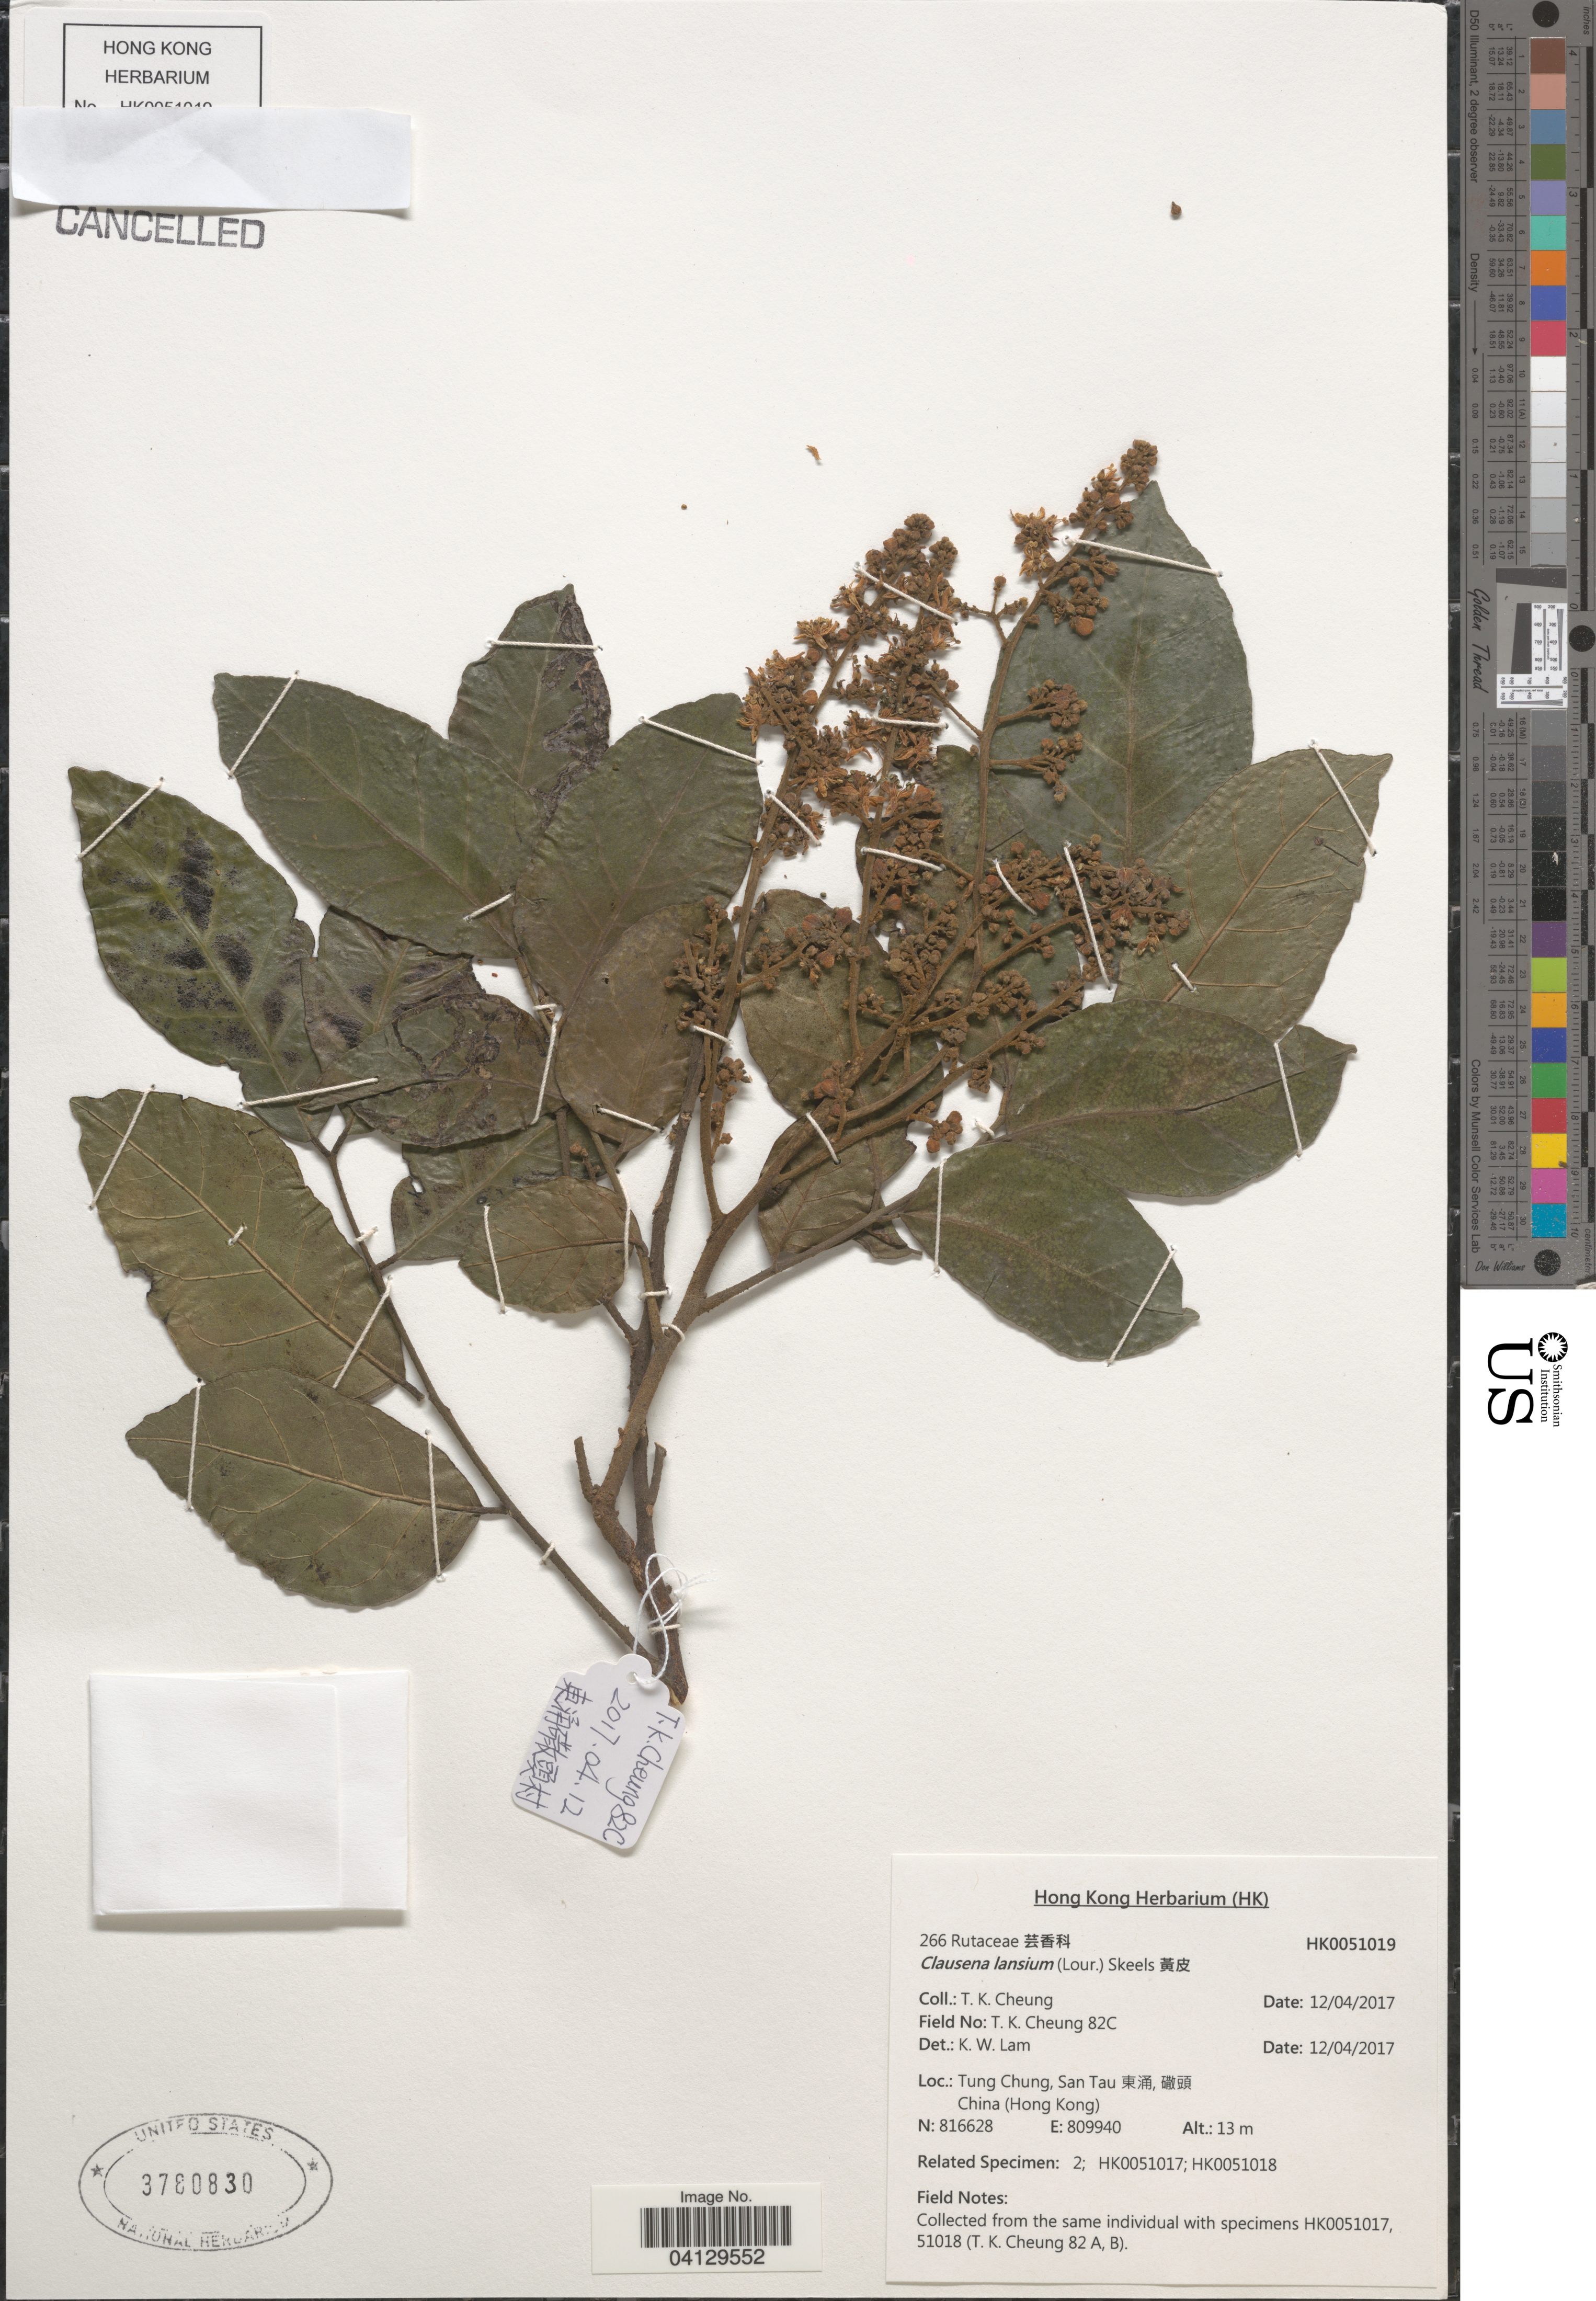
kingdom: Plantae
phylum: Tracheophyta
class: Magnoliopsida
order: Sapindales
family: Rutaceae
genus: Clausena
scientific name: Clausena lansium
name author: (Lour.) Skeels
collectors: T. Cheung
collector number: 82C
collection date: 2017-04-12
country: China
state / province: Hong Kong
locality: Tung Chung, San Tau X.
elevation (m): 13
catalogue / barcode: US 3780830